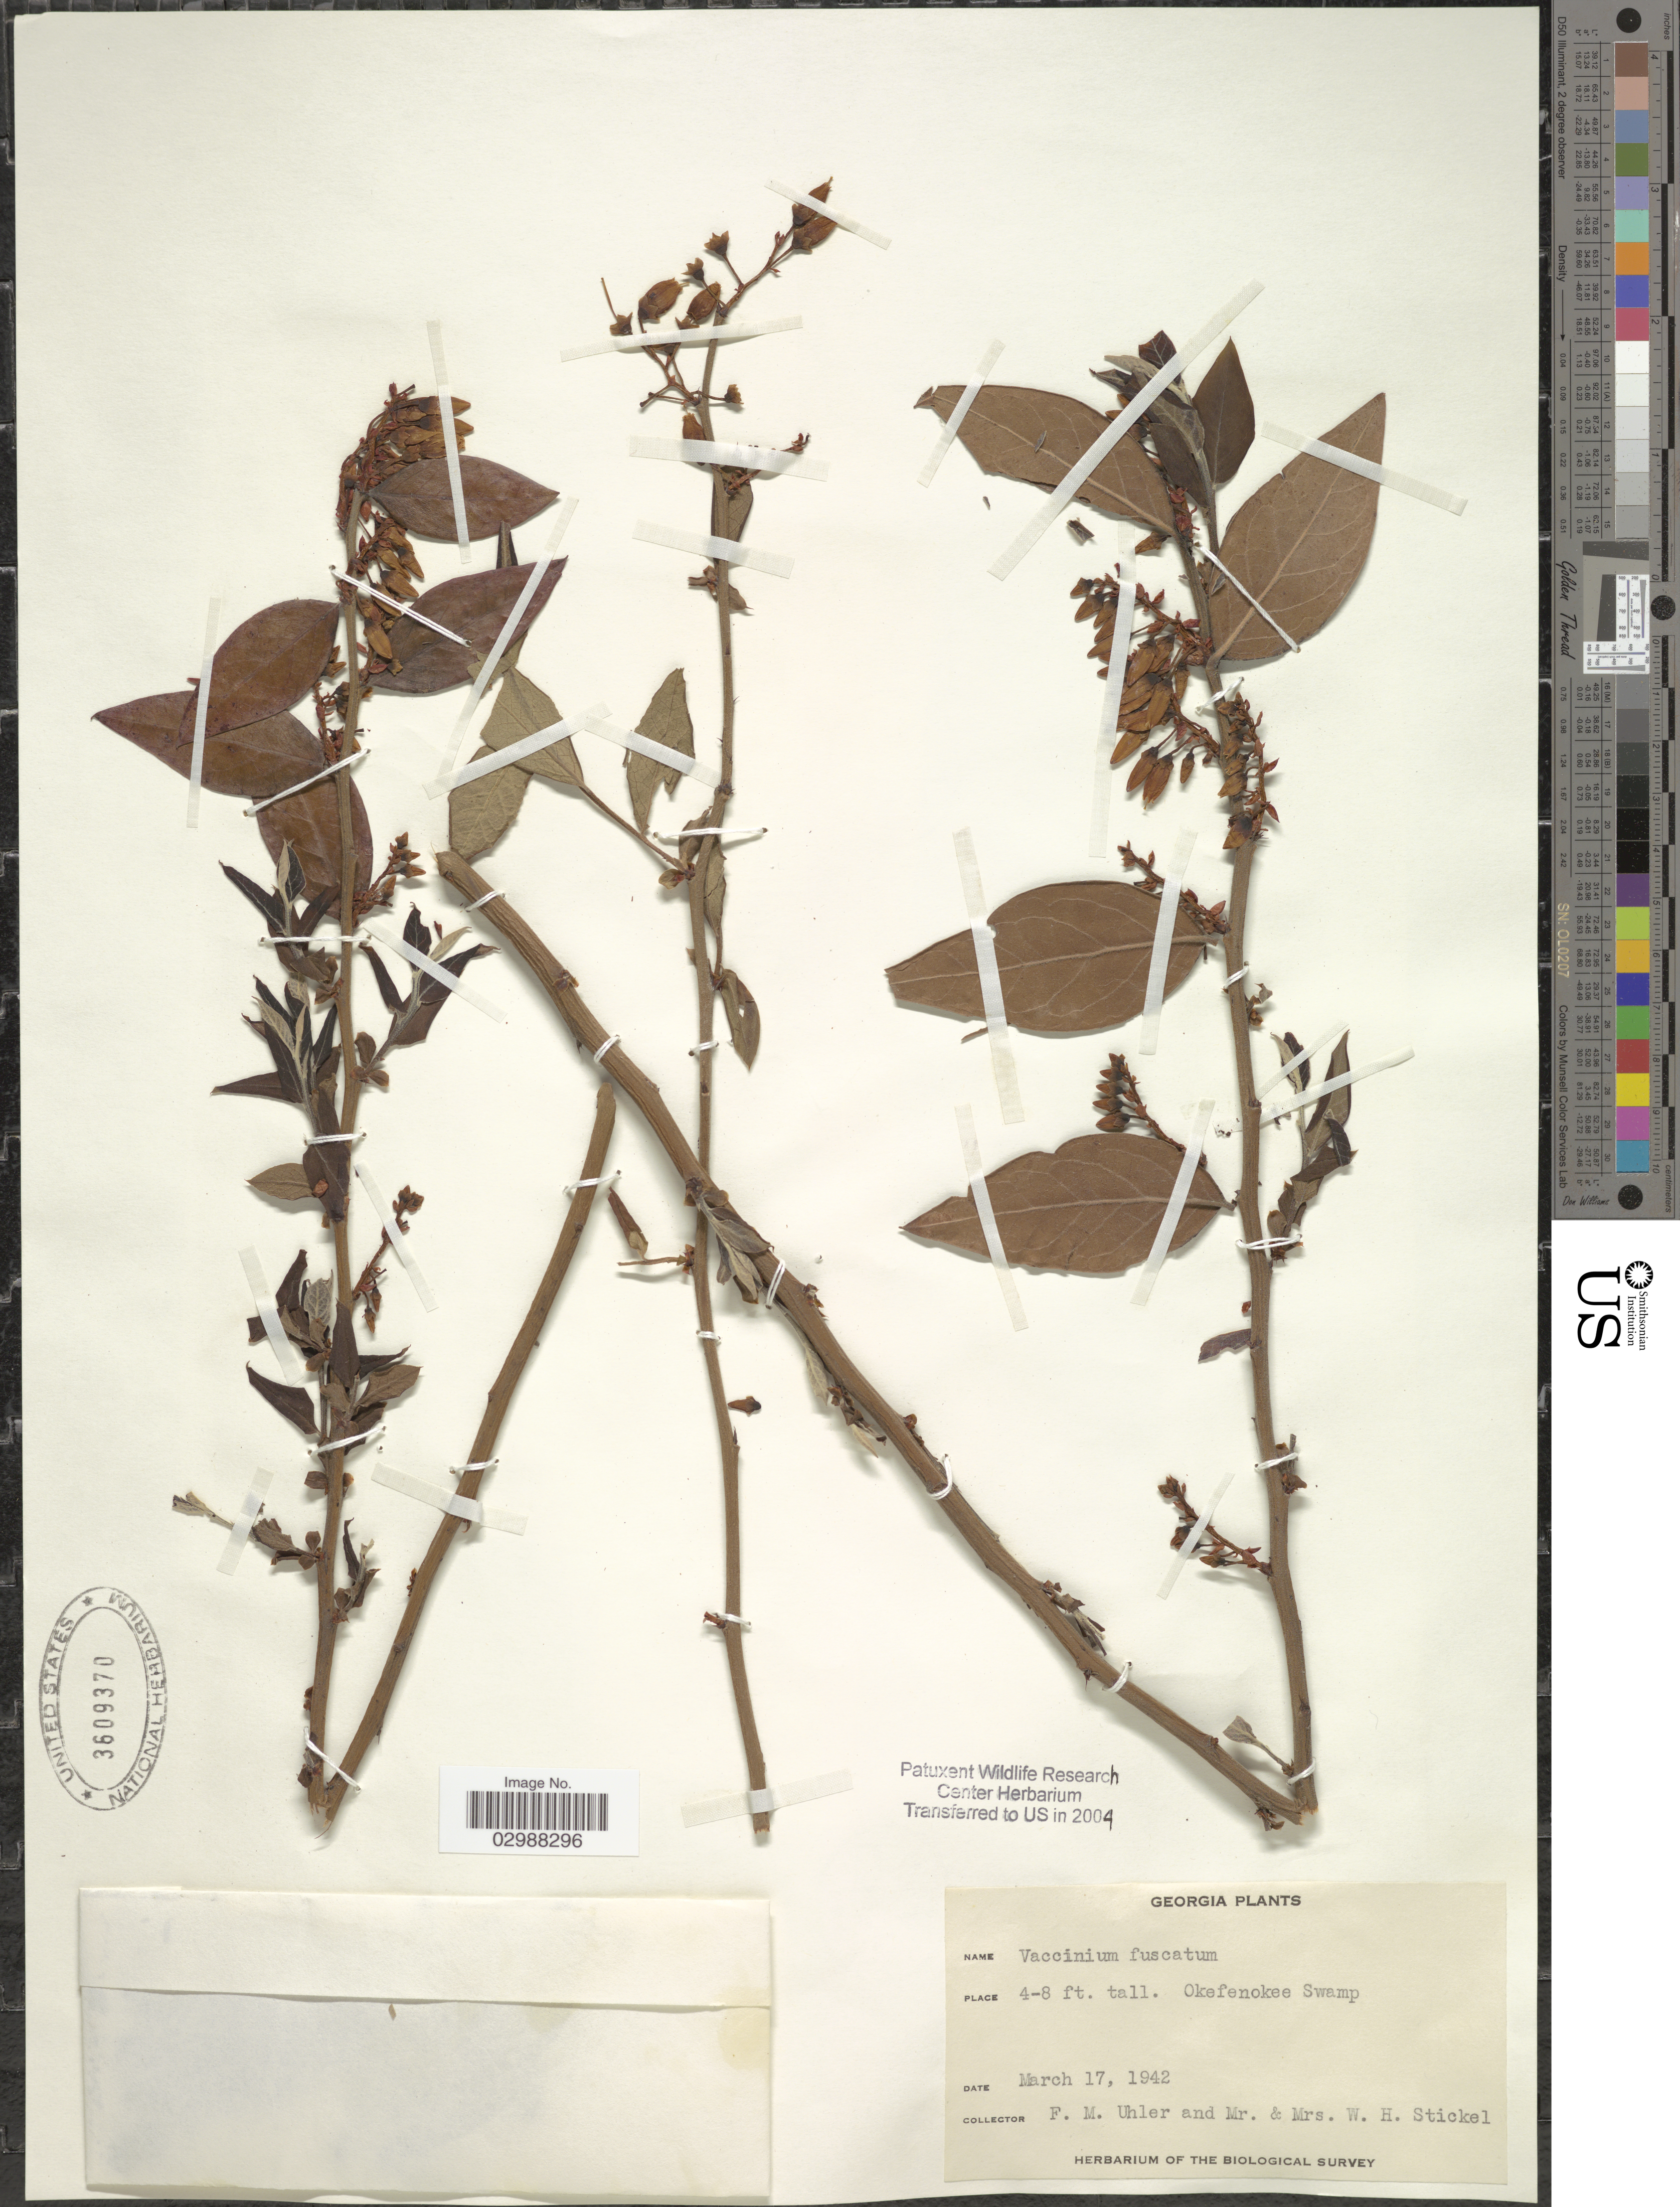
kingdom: Plantae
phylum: Tracheophyta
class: Magnoliopsida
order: Ericales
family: Ericaceae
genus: Vaccinium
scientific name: Vaccinium fuscatum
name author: Aiton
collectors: F. M. Uhler, W. Stickel & W. Stickel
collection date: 1942-03-17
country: United States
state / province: Georgia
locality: Okefenokee Swamp.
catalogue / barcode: US 3609370